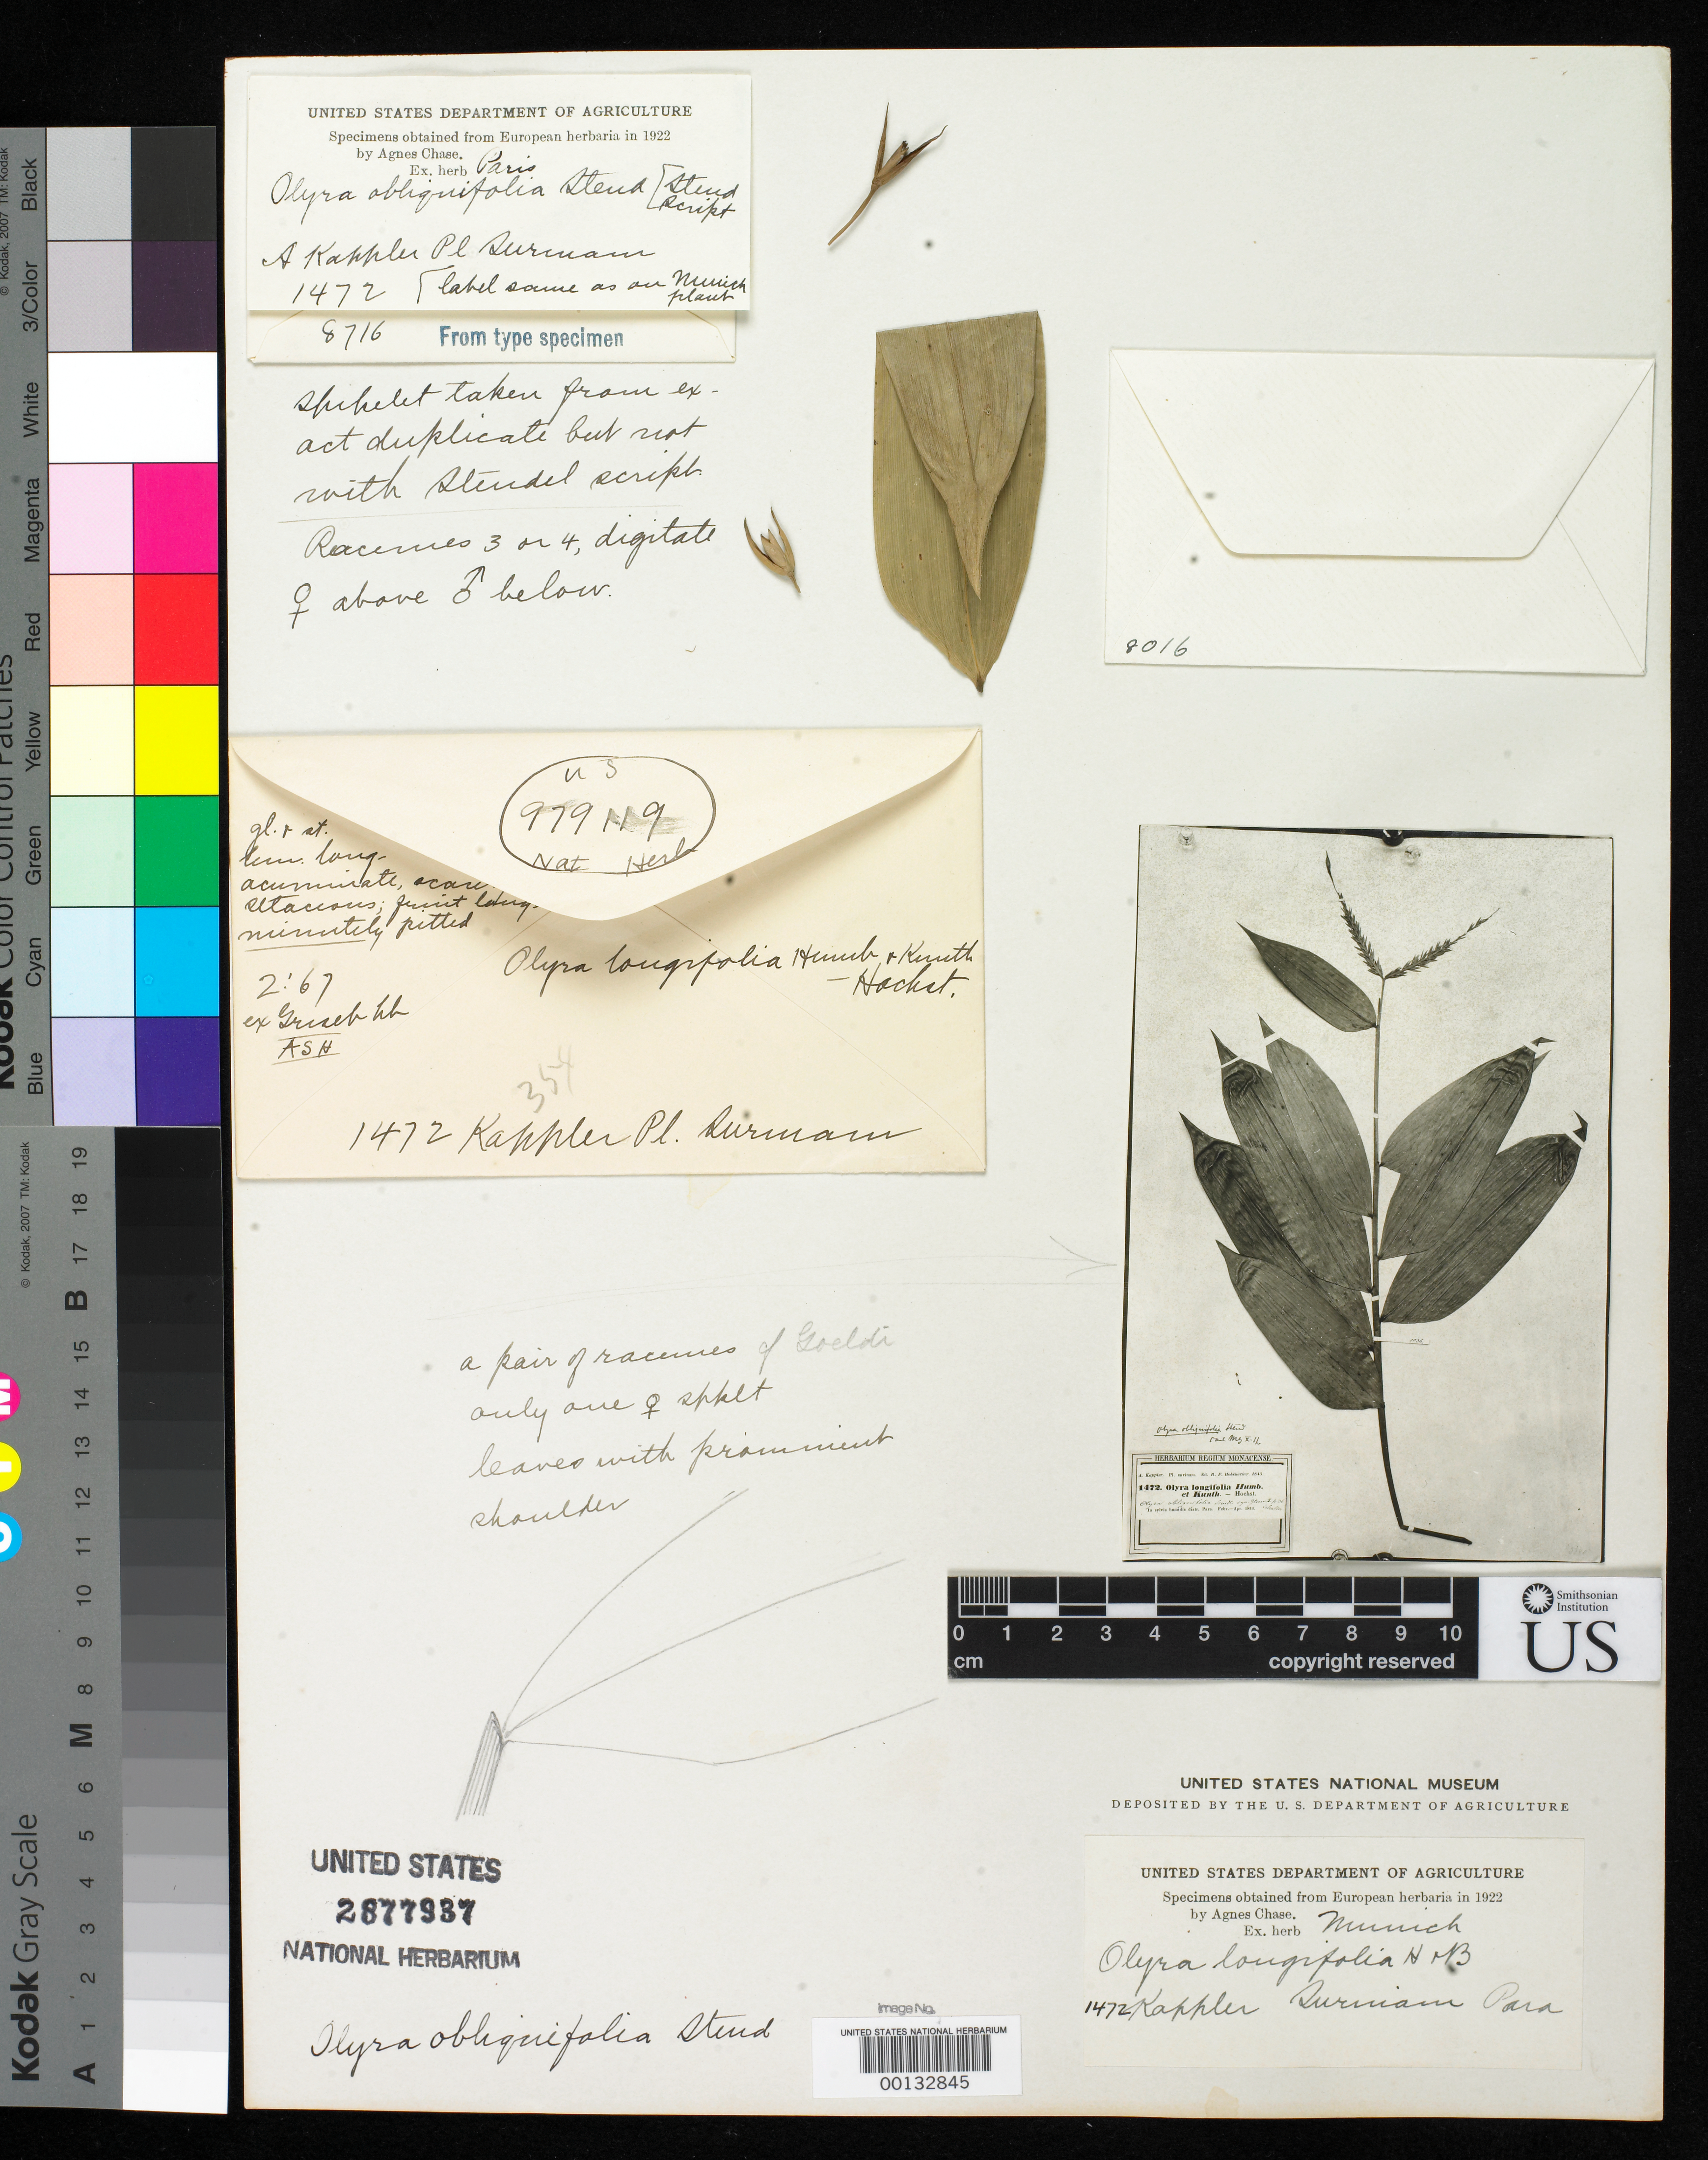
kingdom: Plantae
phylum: Tracheophyta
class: Liliopsida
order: Poales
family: Poaceae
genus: Olyra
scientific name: Olyra obliquifolia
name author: Steud.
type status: Type Collection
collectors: A. Kappler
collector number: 1472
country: Suriname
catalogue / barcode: US 2877937